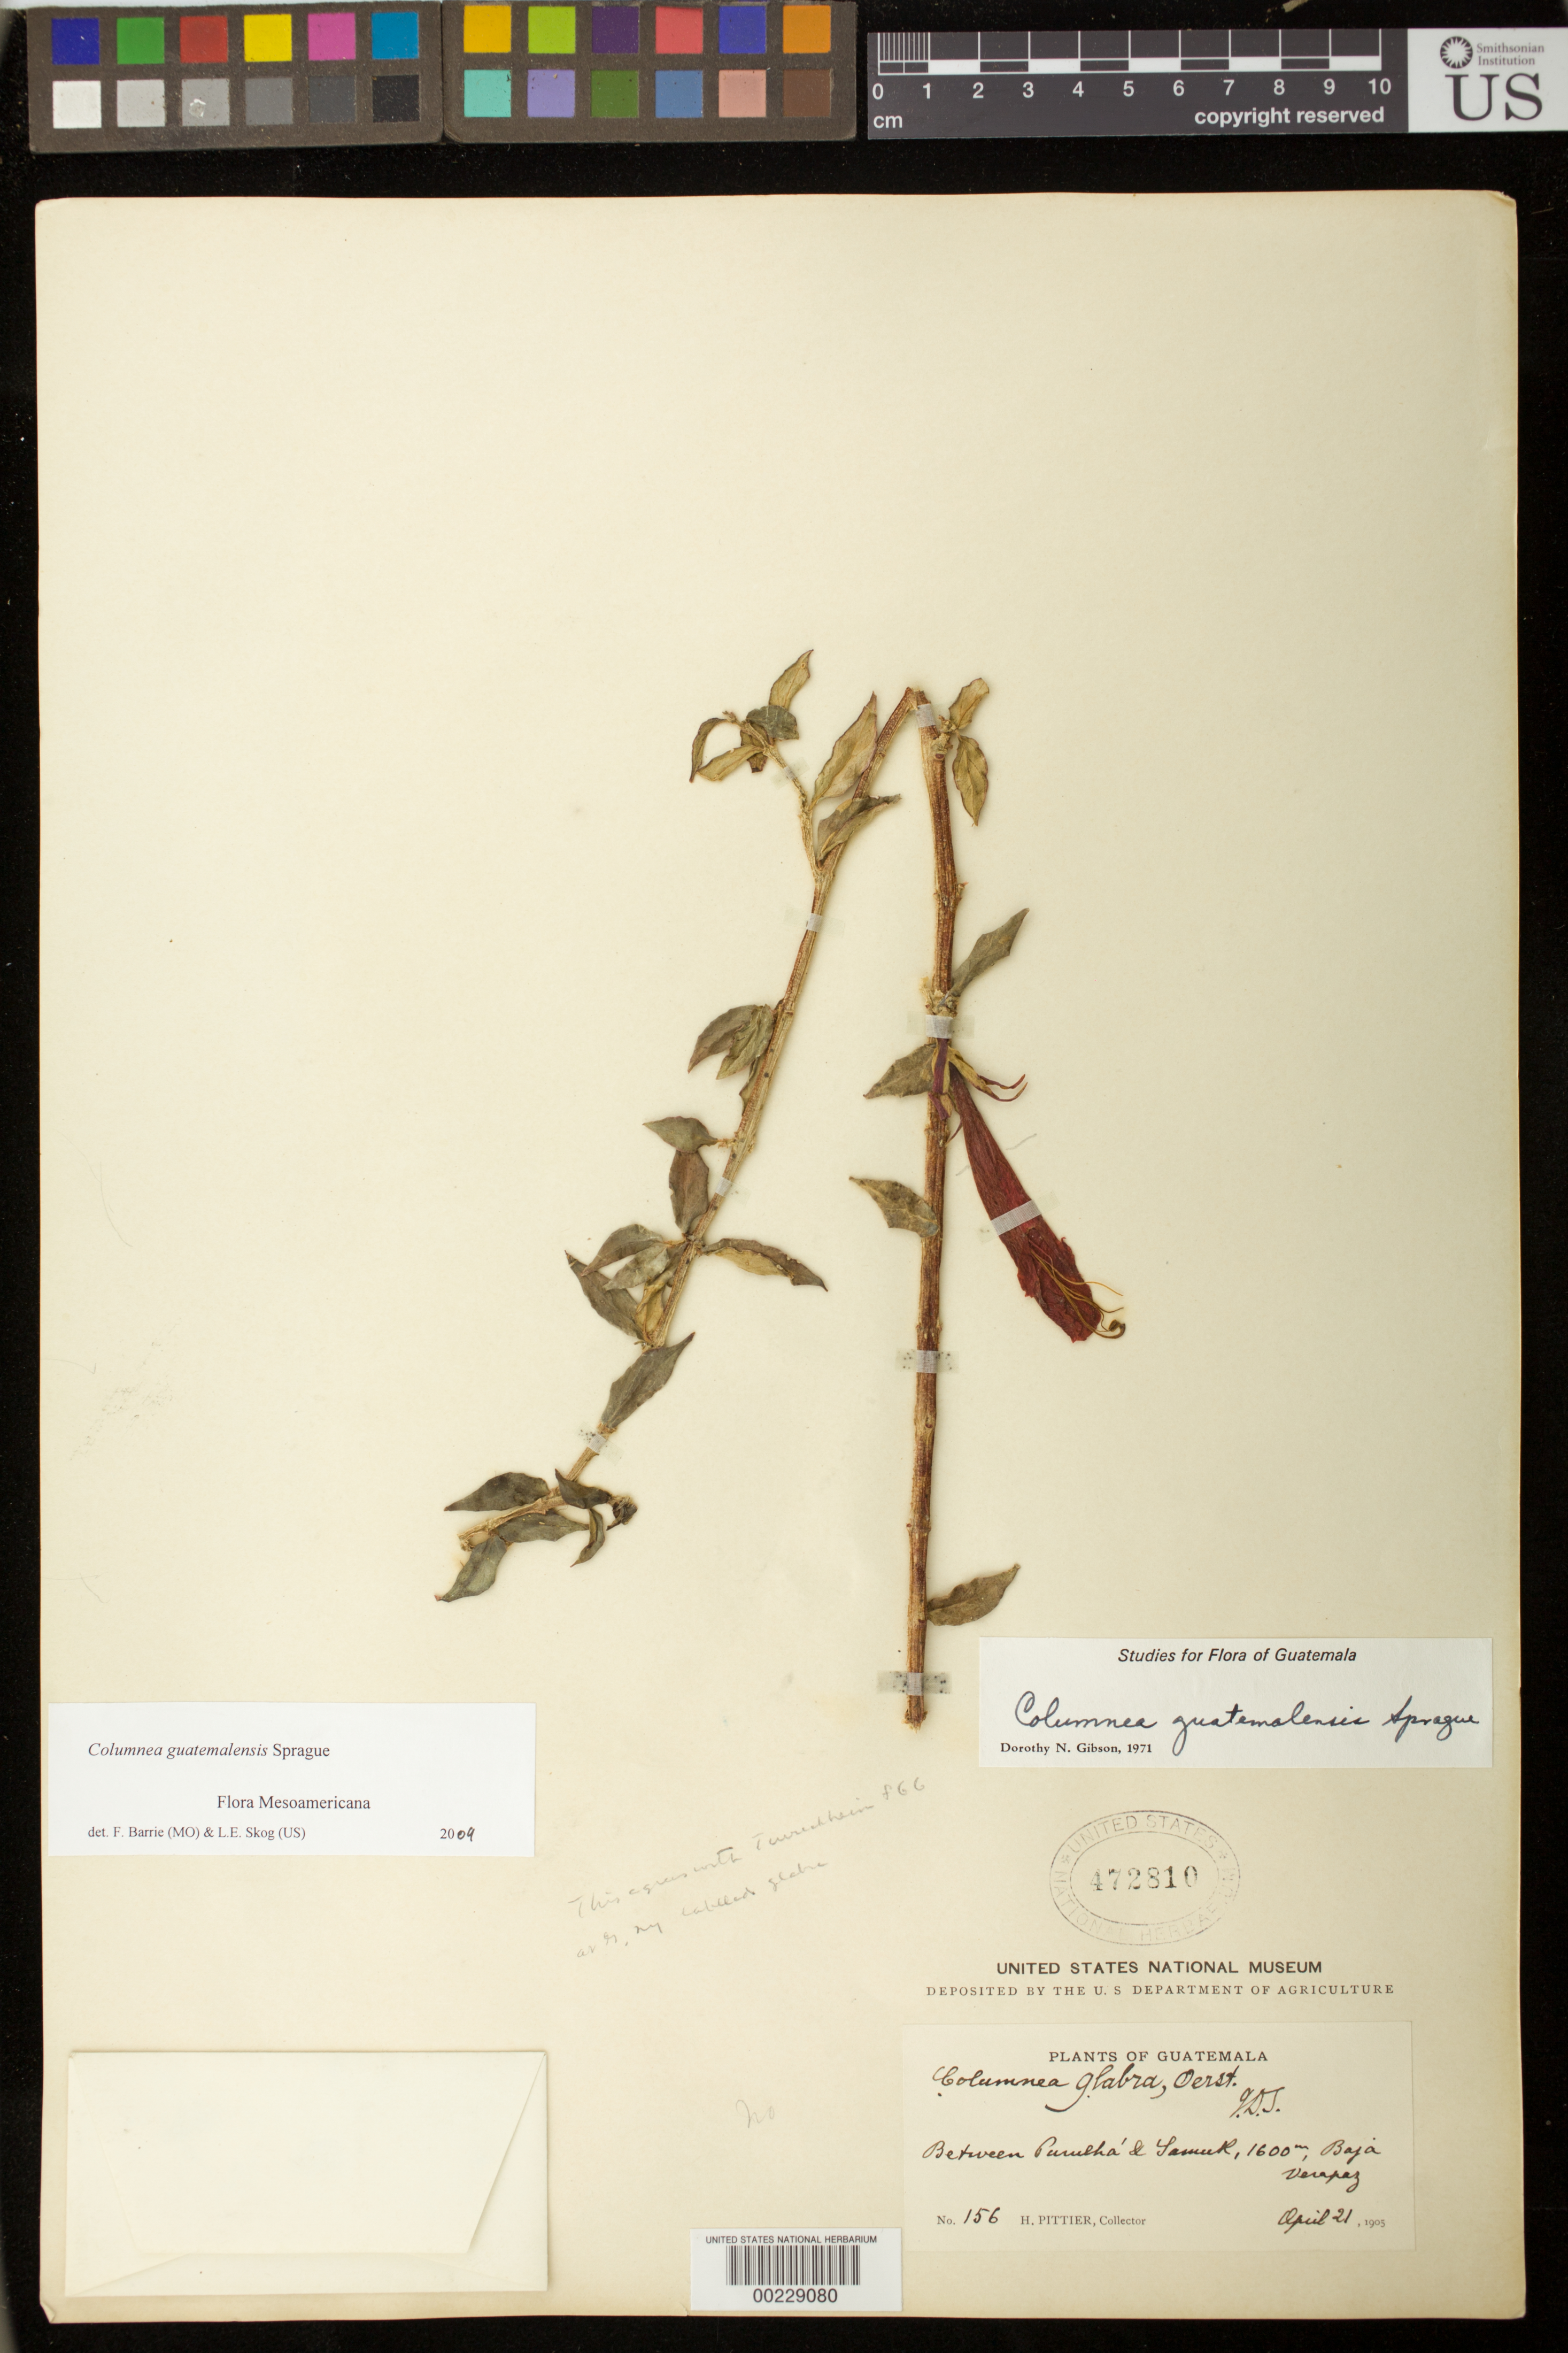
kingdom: Plantae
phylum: Tracheophyta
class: Magnoliopsida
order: Lamiales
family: Gesneriaceae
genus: Columnea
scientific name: Columnea guatemalensis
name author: Sprague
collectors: H. F. Pittier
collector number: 156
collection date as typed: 21 Apr 1905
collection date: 1905-04-21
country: Guatemala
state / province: Baja Verapaz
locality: Between Purulha & Samuk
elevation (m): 1600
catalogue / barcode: US 472810